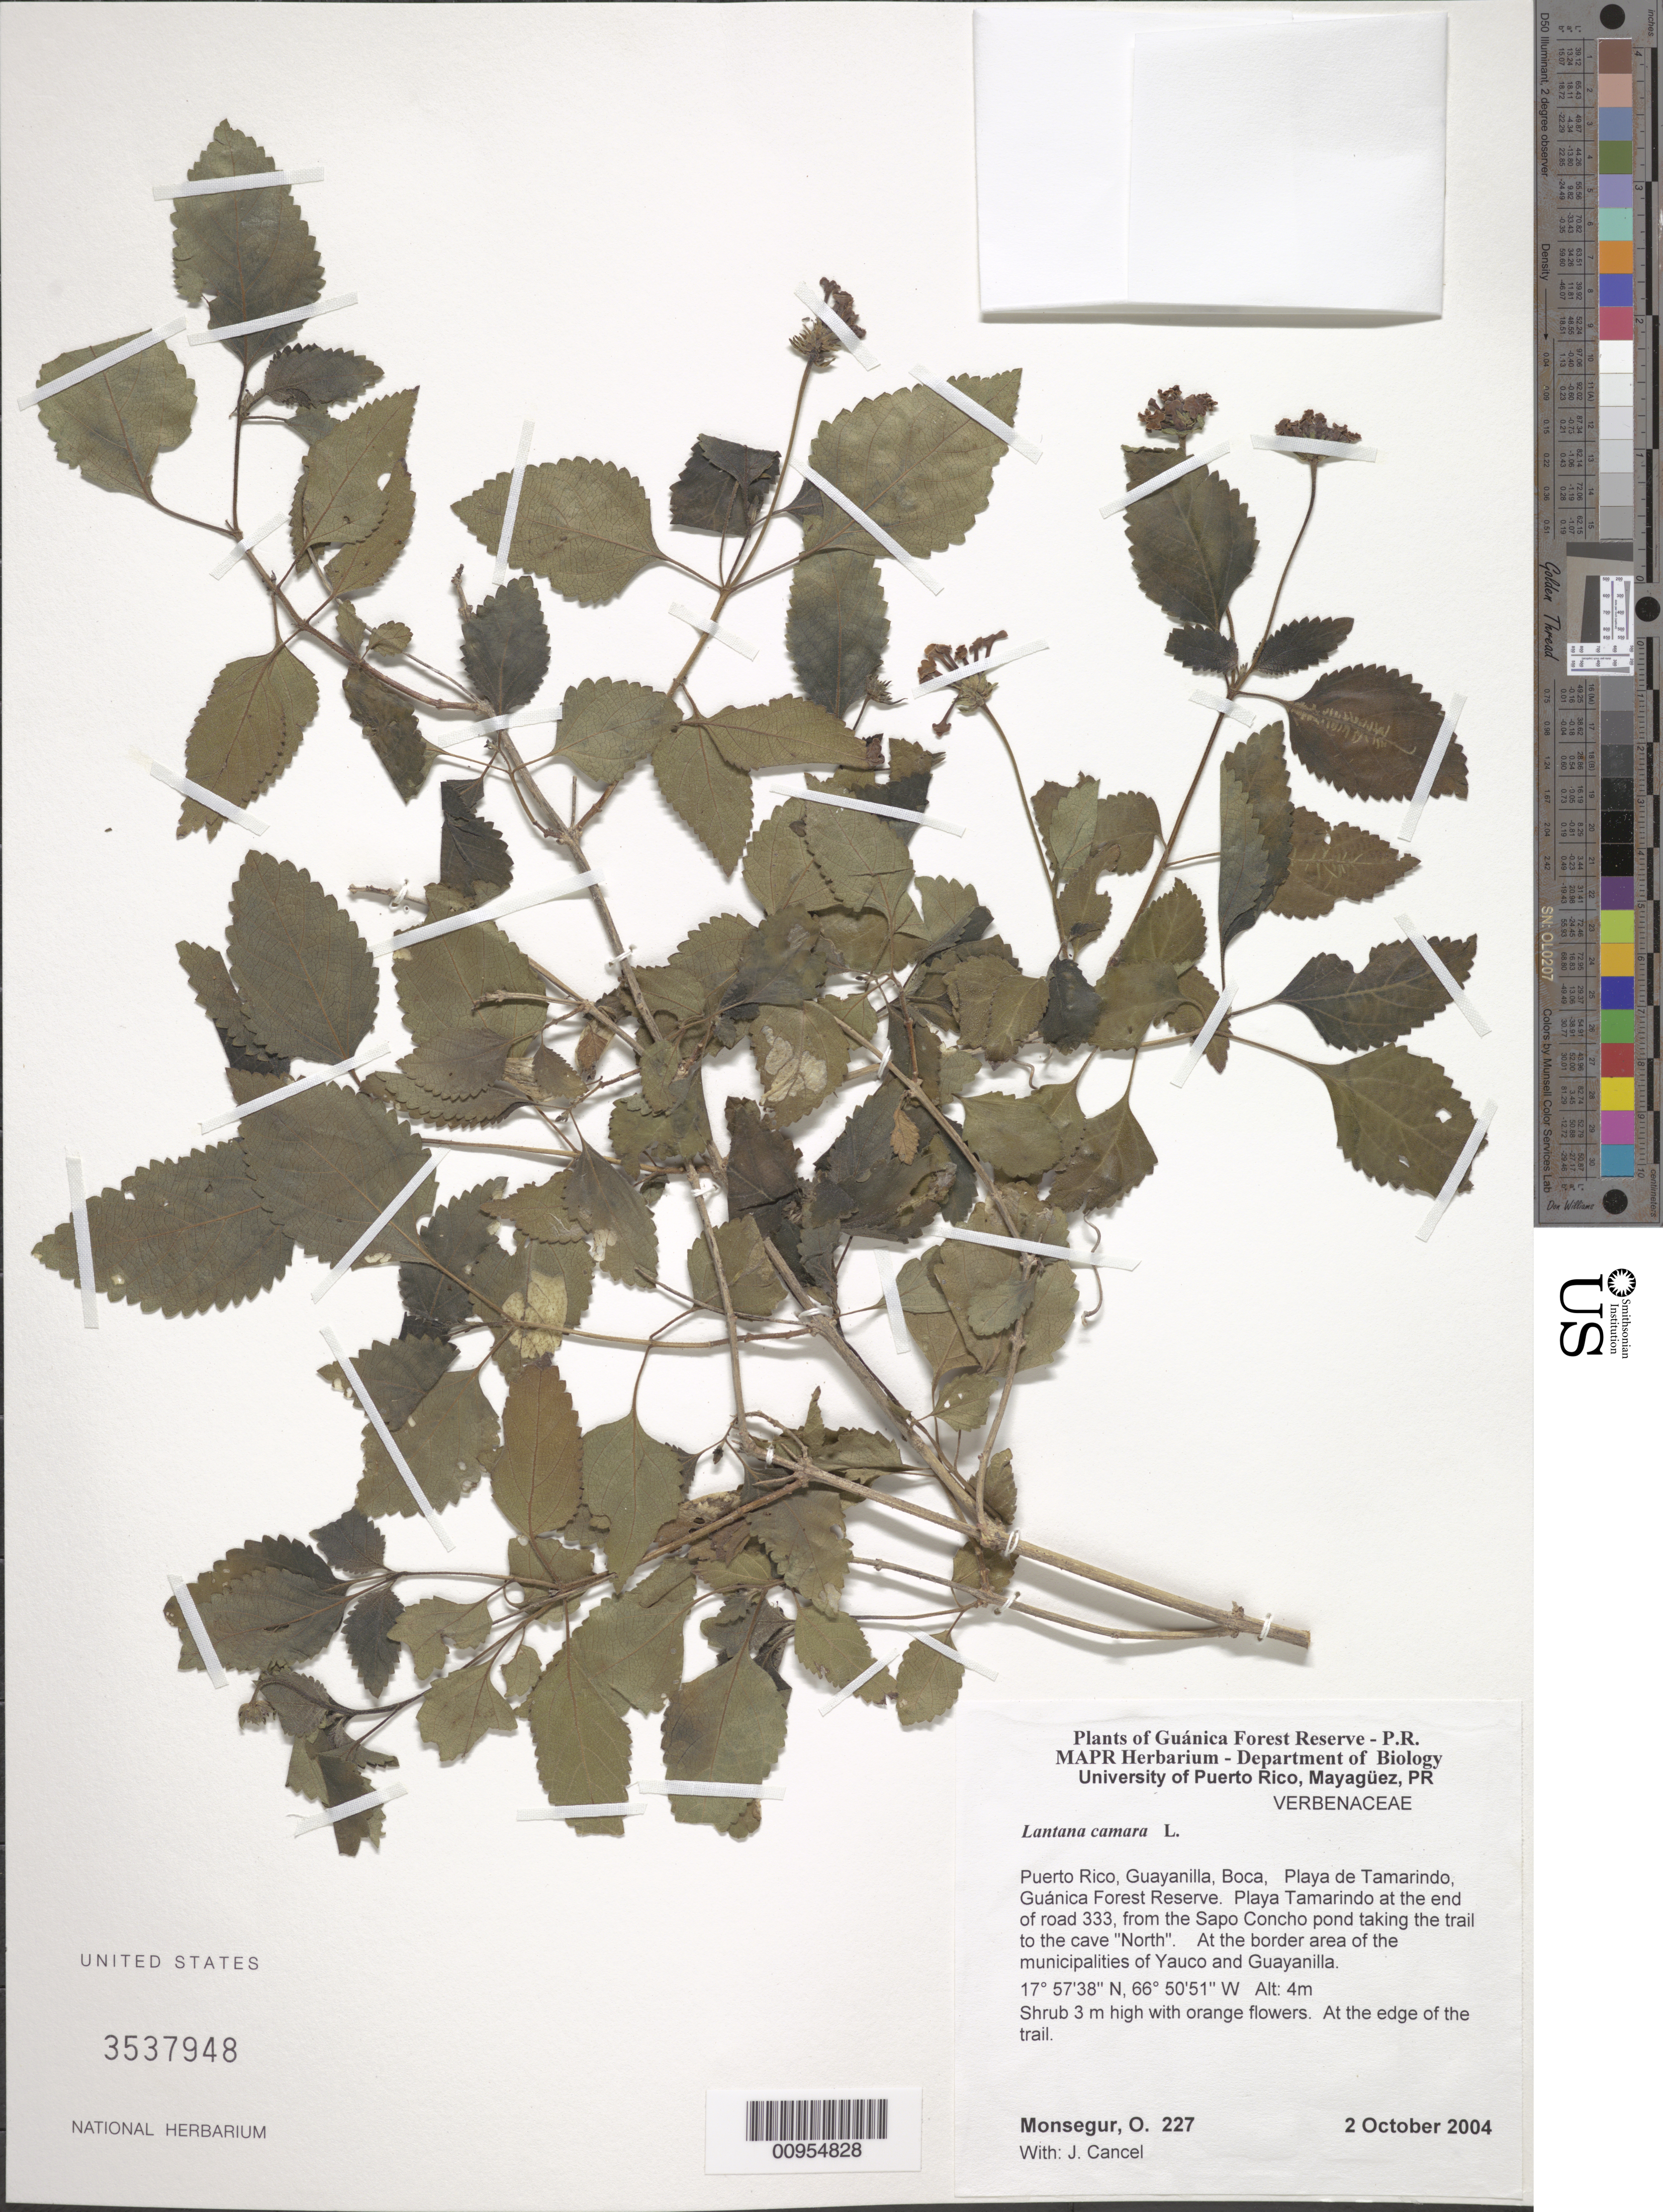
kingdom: Plantae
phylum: Tracheophyta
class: Magnoliopsida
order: Lamiales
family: Verbenaceae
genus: Lantana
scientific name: Lantana camara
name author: L.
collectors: O. Monsegur & J. Cancel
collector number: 227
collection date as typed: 02 Oct 2004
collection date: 2004-10-02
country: Puerto Rico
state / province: Guayanilla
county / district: Boca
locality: Guánica Forest Reserve. Playa Tamarindo at the end of road 333, from the Sapo Concho pond taking the trail to the cave "North". At the border area of the municipalities of Yauco and Guayanilla.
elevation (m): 4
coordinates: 17.57375, 66.5051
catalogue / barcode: US 3537948